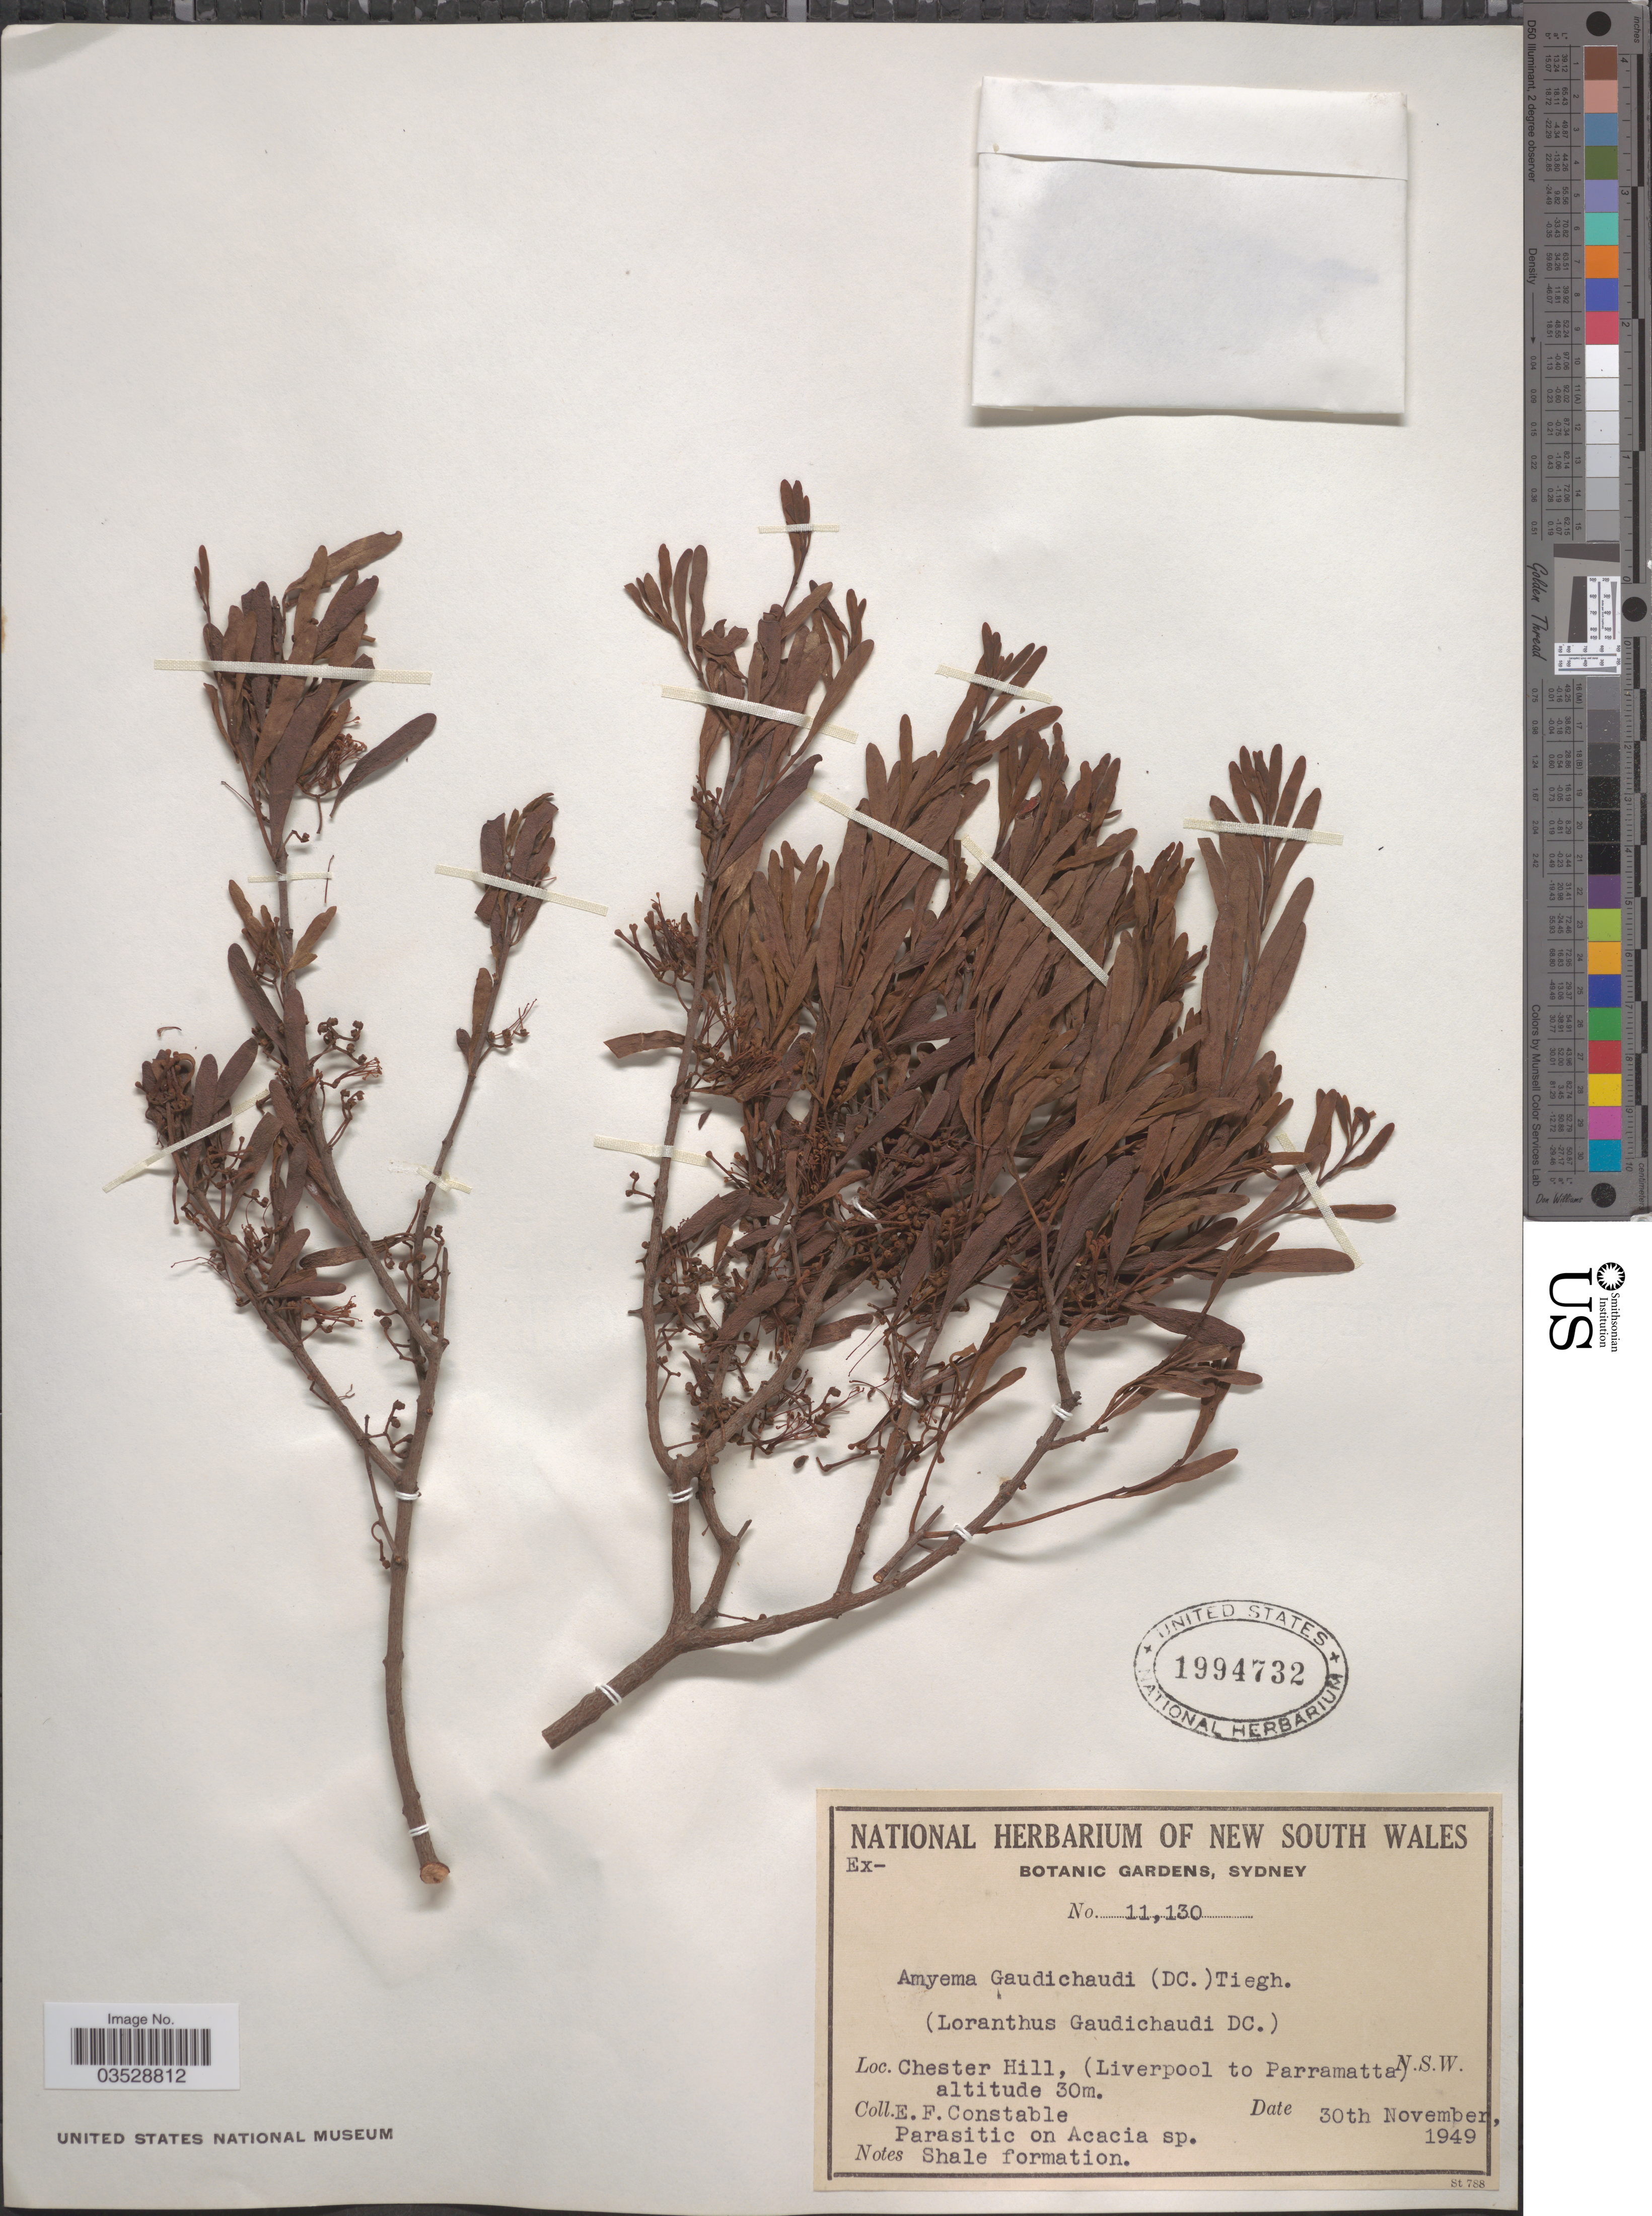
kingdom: Plantae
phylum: Tracheophyta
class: Magnoliopsida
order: Santalales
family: Loranthaceae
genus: Amyema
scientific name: Amyema gaudichaudii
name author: Tiegh.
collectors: E. F. Constable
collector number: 11130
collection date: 1949-11-30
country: Australia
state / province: New South Wales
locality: Chester Hill, (Liverpool to Parramatta).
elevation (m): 30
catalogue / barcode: US 1994732